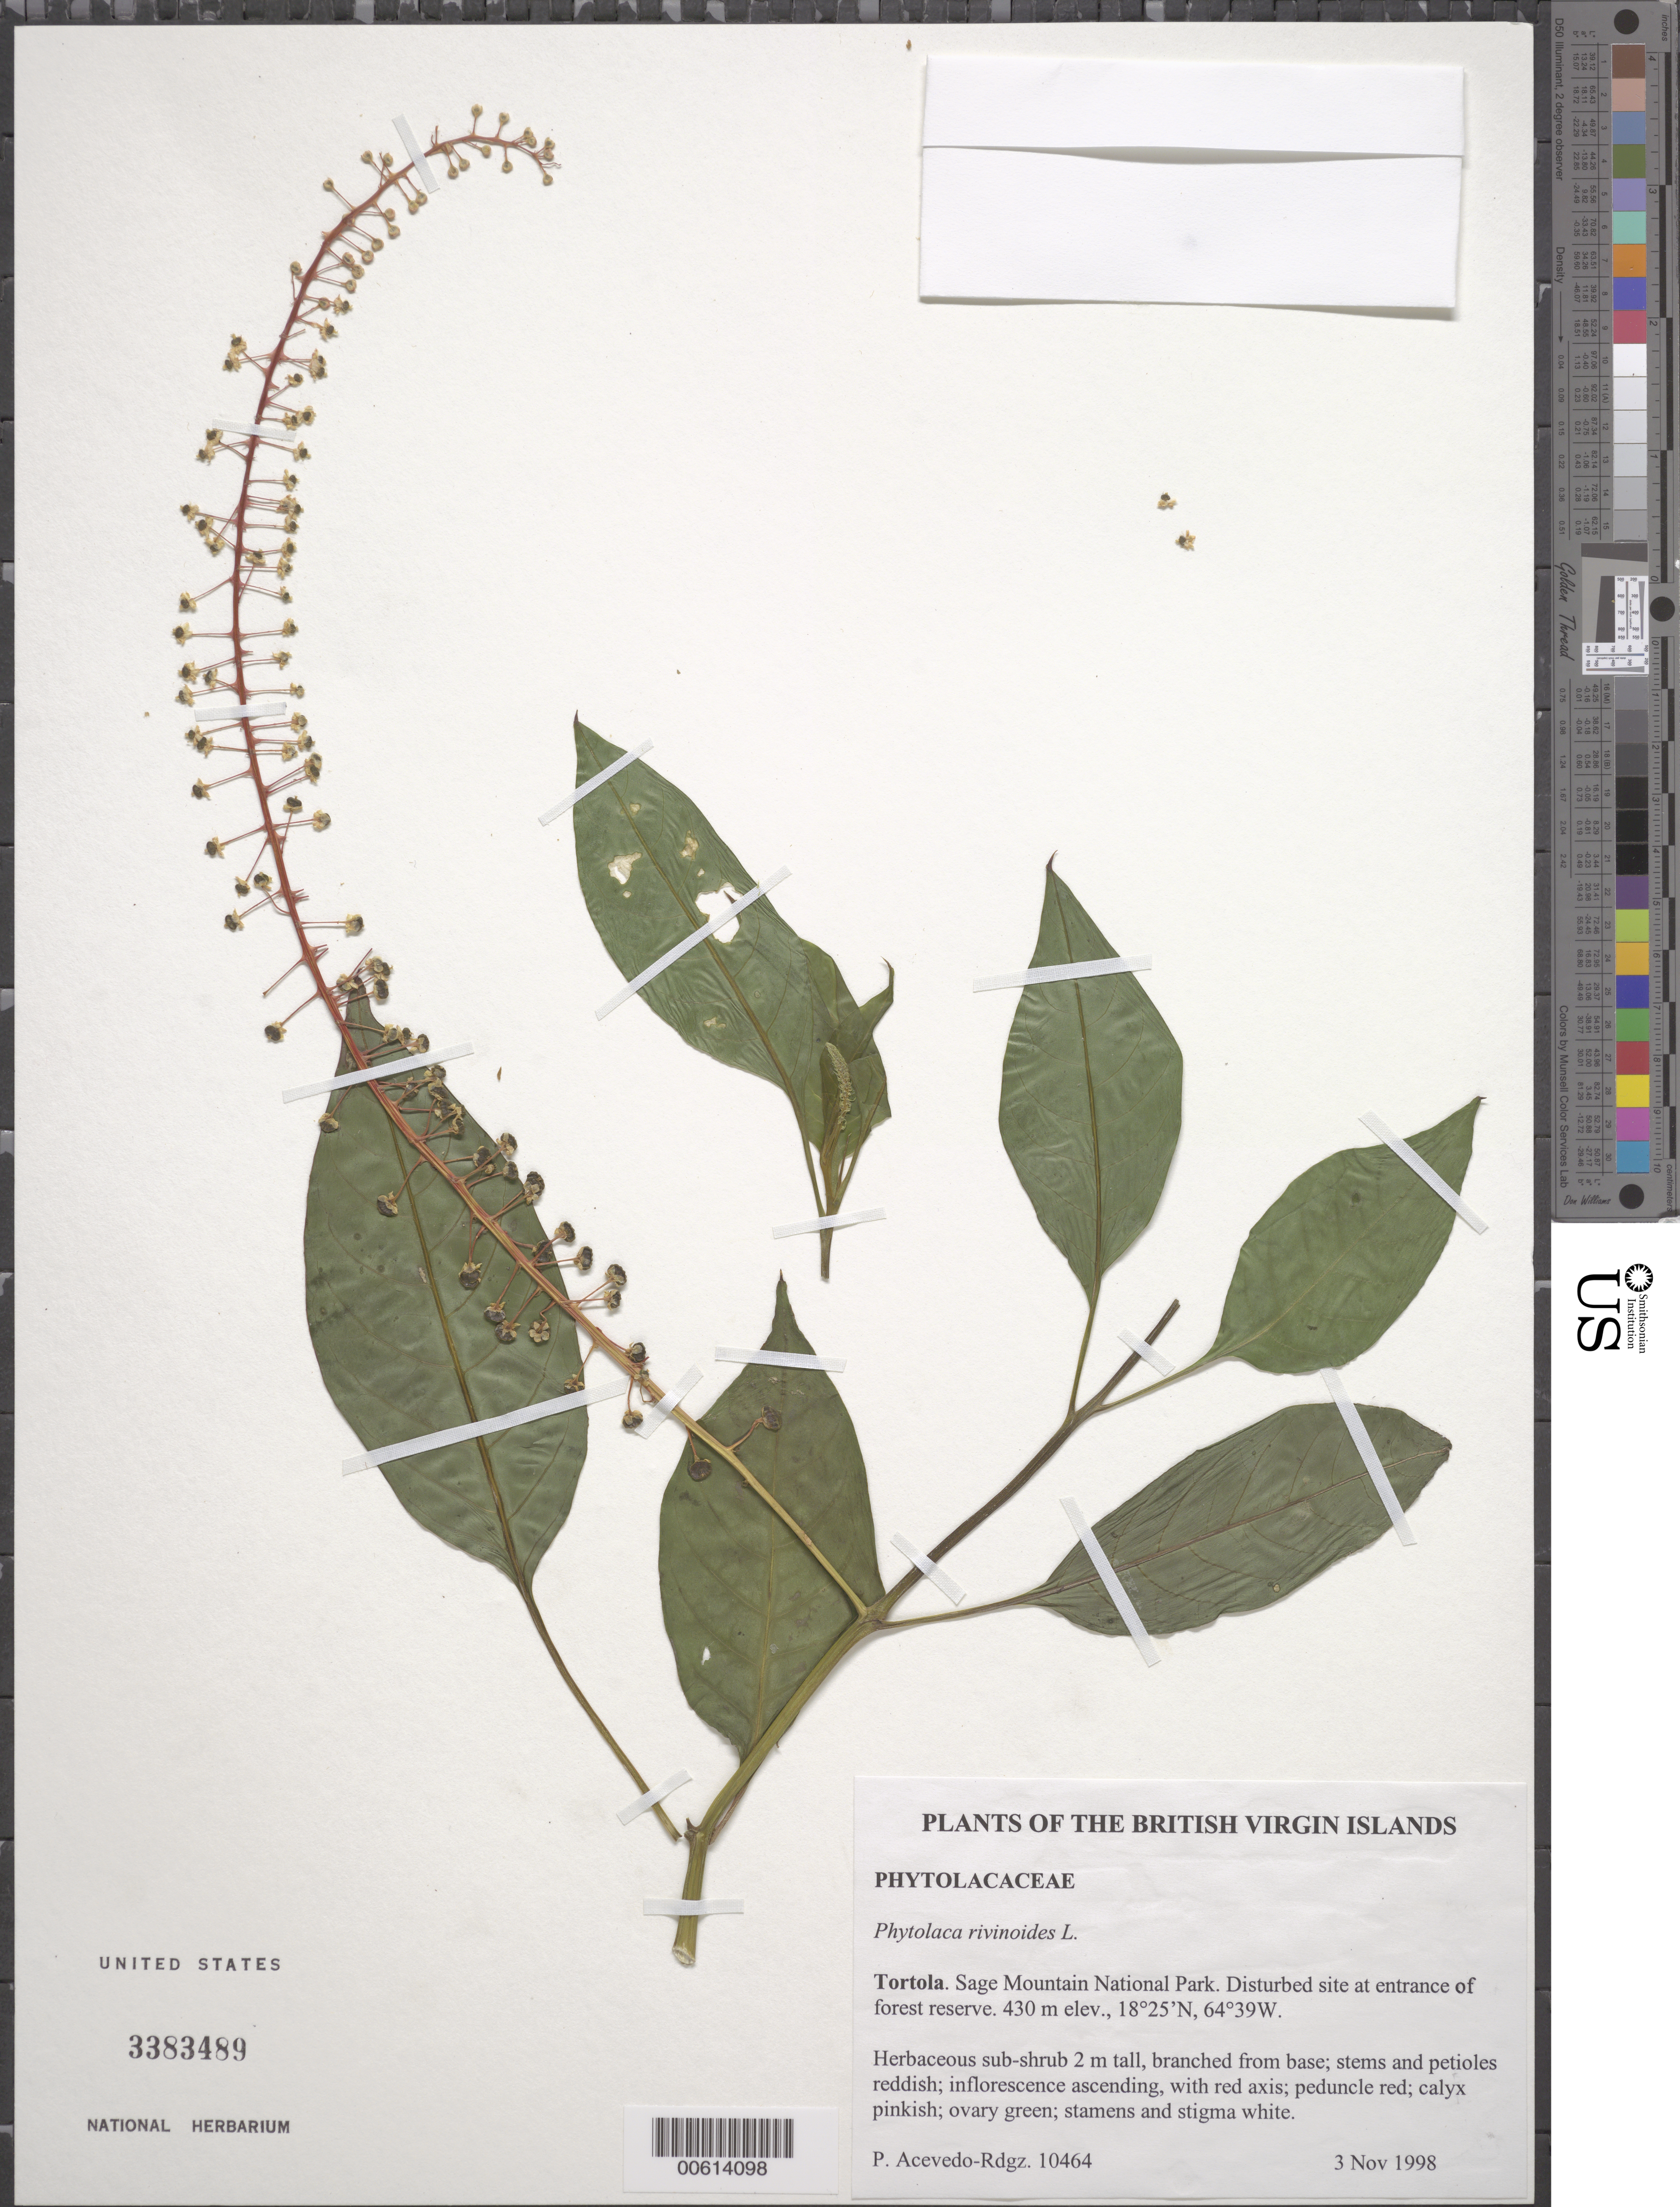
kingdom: Plantae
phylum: Tracheophyta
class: Magnoliopsida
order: Caryophyllales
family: Phytolaccaceae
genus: Phytolacca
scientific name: Phytolacca rivinoides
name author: Kunth & C.D. Bouché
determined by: Acevedo-Rodríguez, P., (BOT), Smithsonian Institution - National Museum of Natural History (UNITED STATES)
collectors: P. Acevedo-Rodr.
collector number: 10464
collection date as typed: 03 Nov 1998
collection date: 1998-11-03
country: British Virgin Islands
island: Tortola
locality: Sage Mountain National Park.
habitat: Late secondary forest.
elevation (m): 430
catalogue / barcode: US 3383489